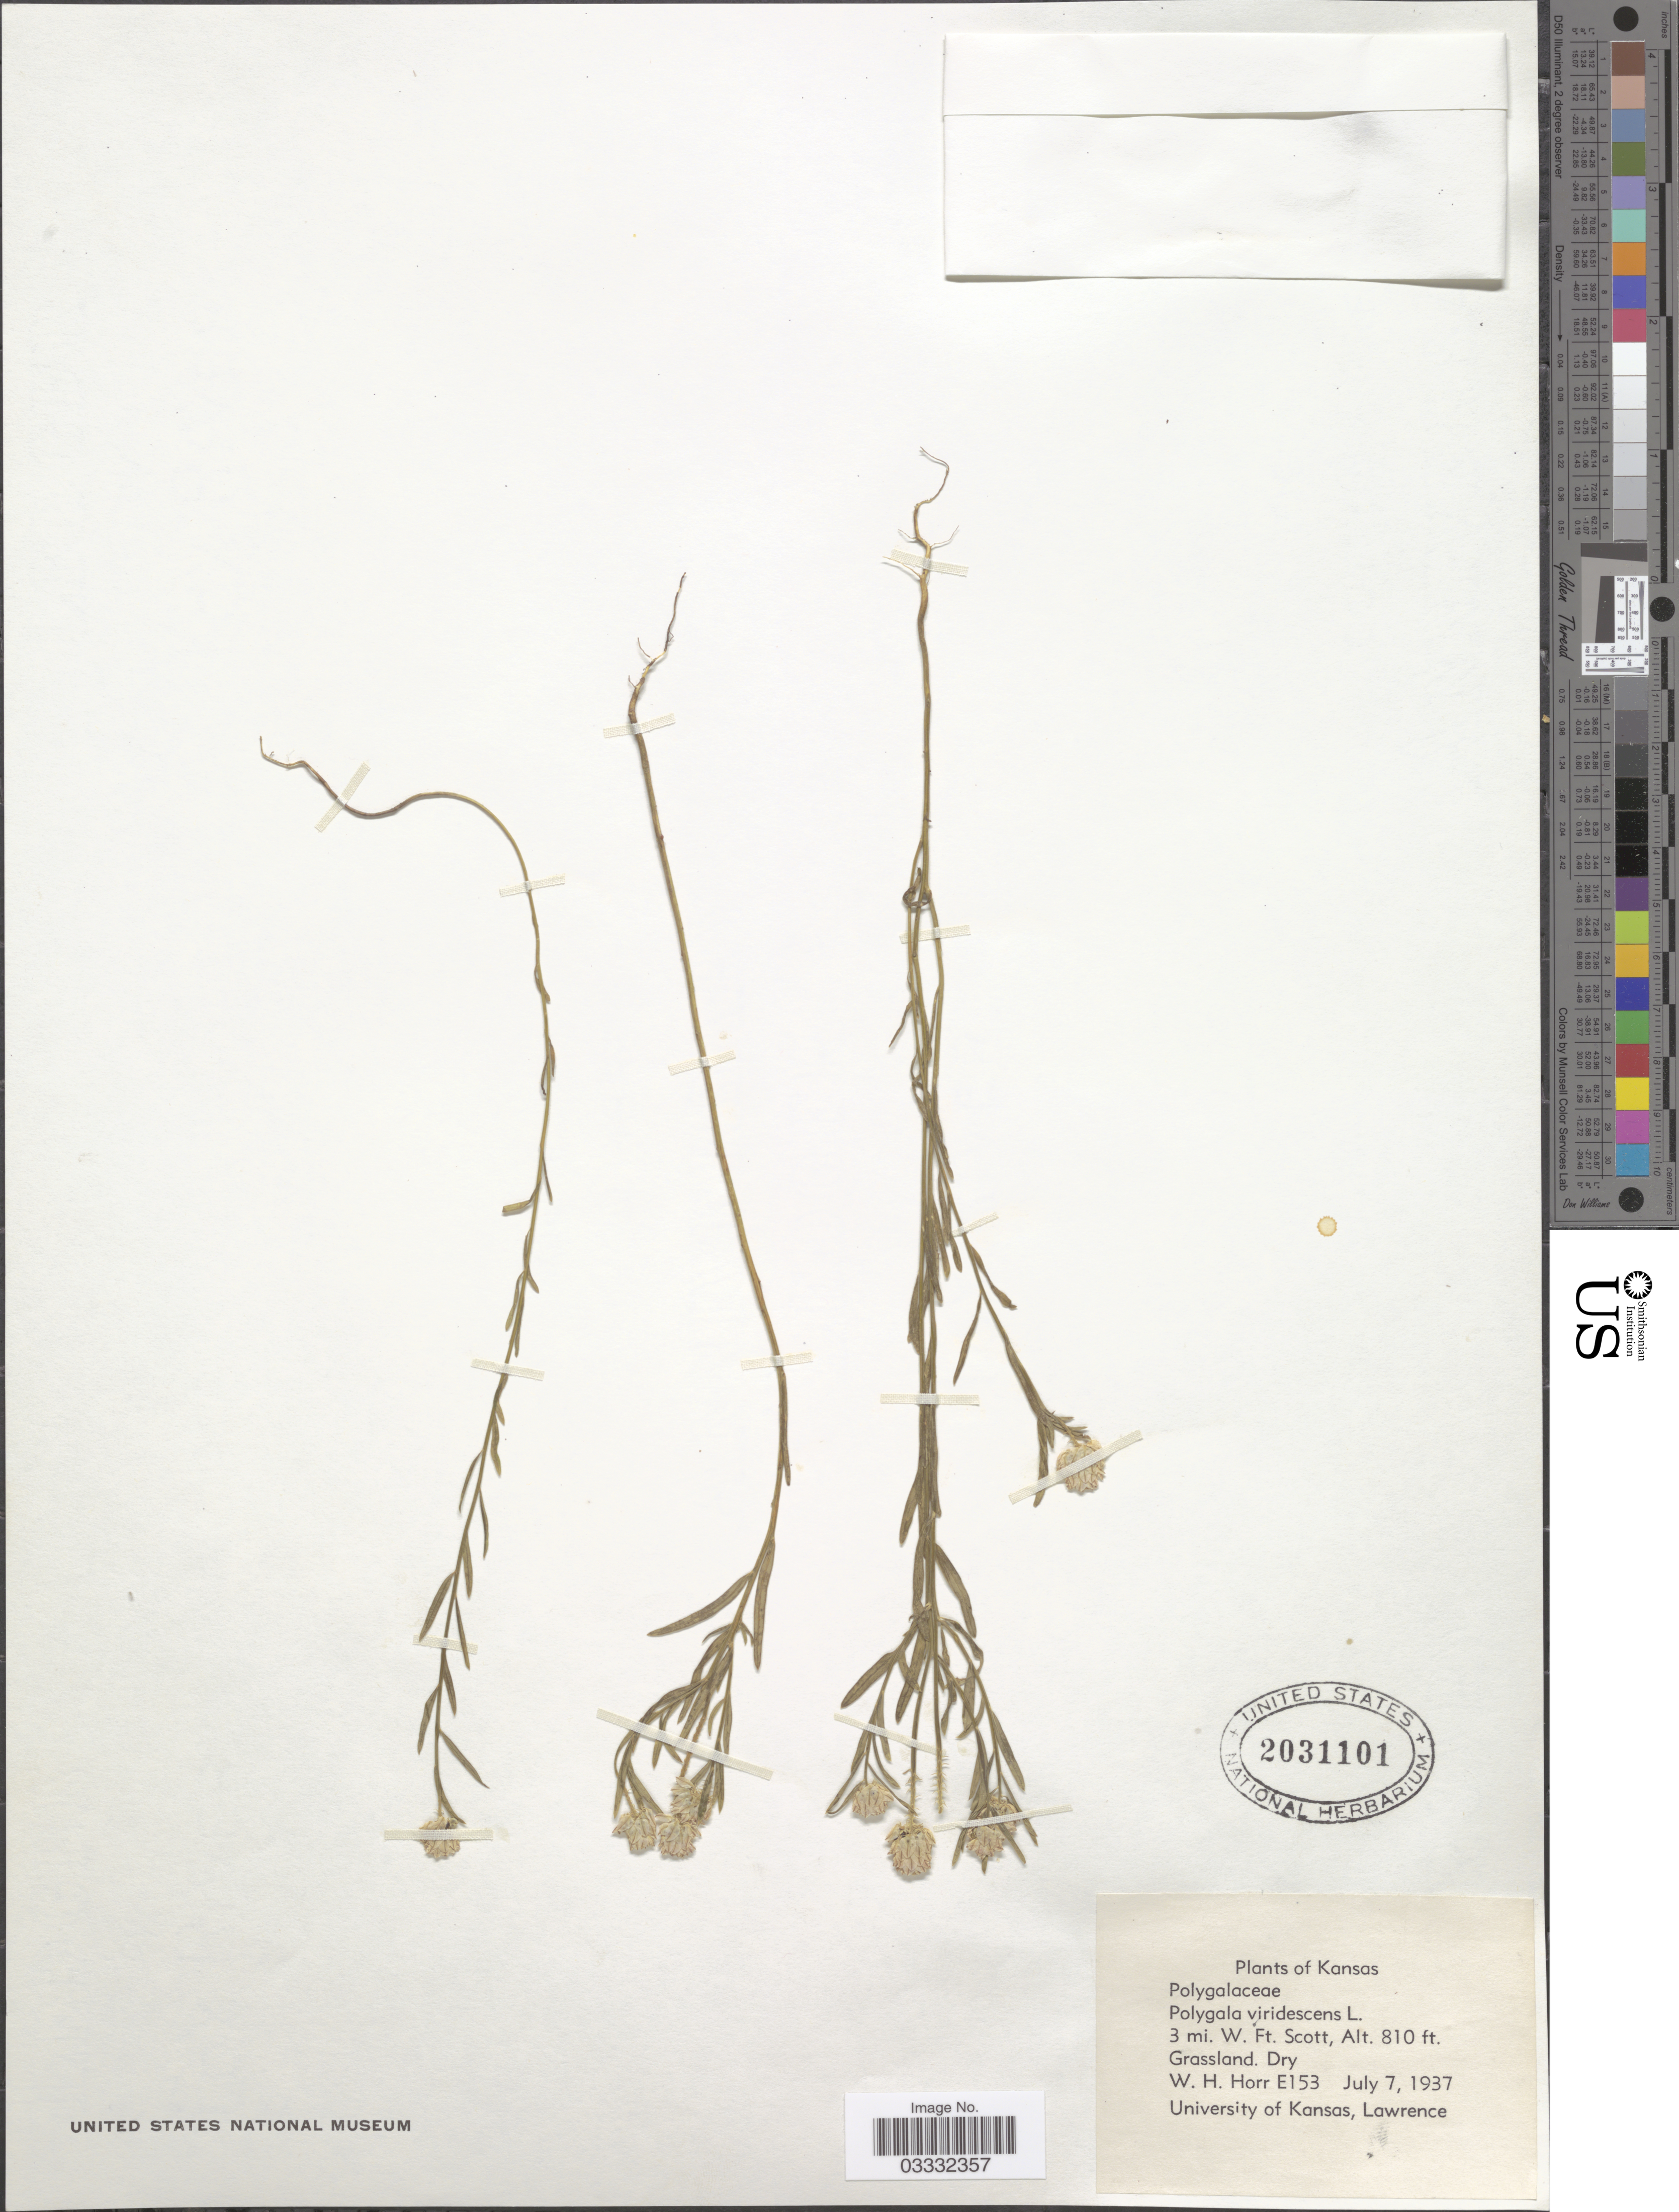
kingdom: Plantae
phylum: Tracheophyta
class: Magnoliopsida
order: Fabales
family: Polygalaceae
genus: Polygala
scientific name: Polygala sanguinea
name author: L.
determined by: Strong, Mark T., (BOT), Smithsonian Institution - National Museum of Natural History (UNITED STATES)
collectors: W. H. Horr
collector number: E153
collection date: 1937-07-07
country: United States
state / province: Kansas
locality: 3 mi. W. Ft. Scott.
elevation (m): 247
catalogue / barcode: US 2031101